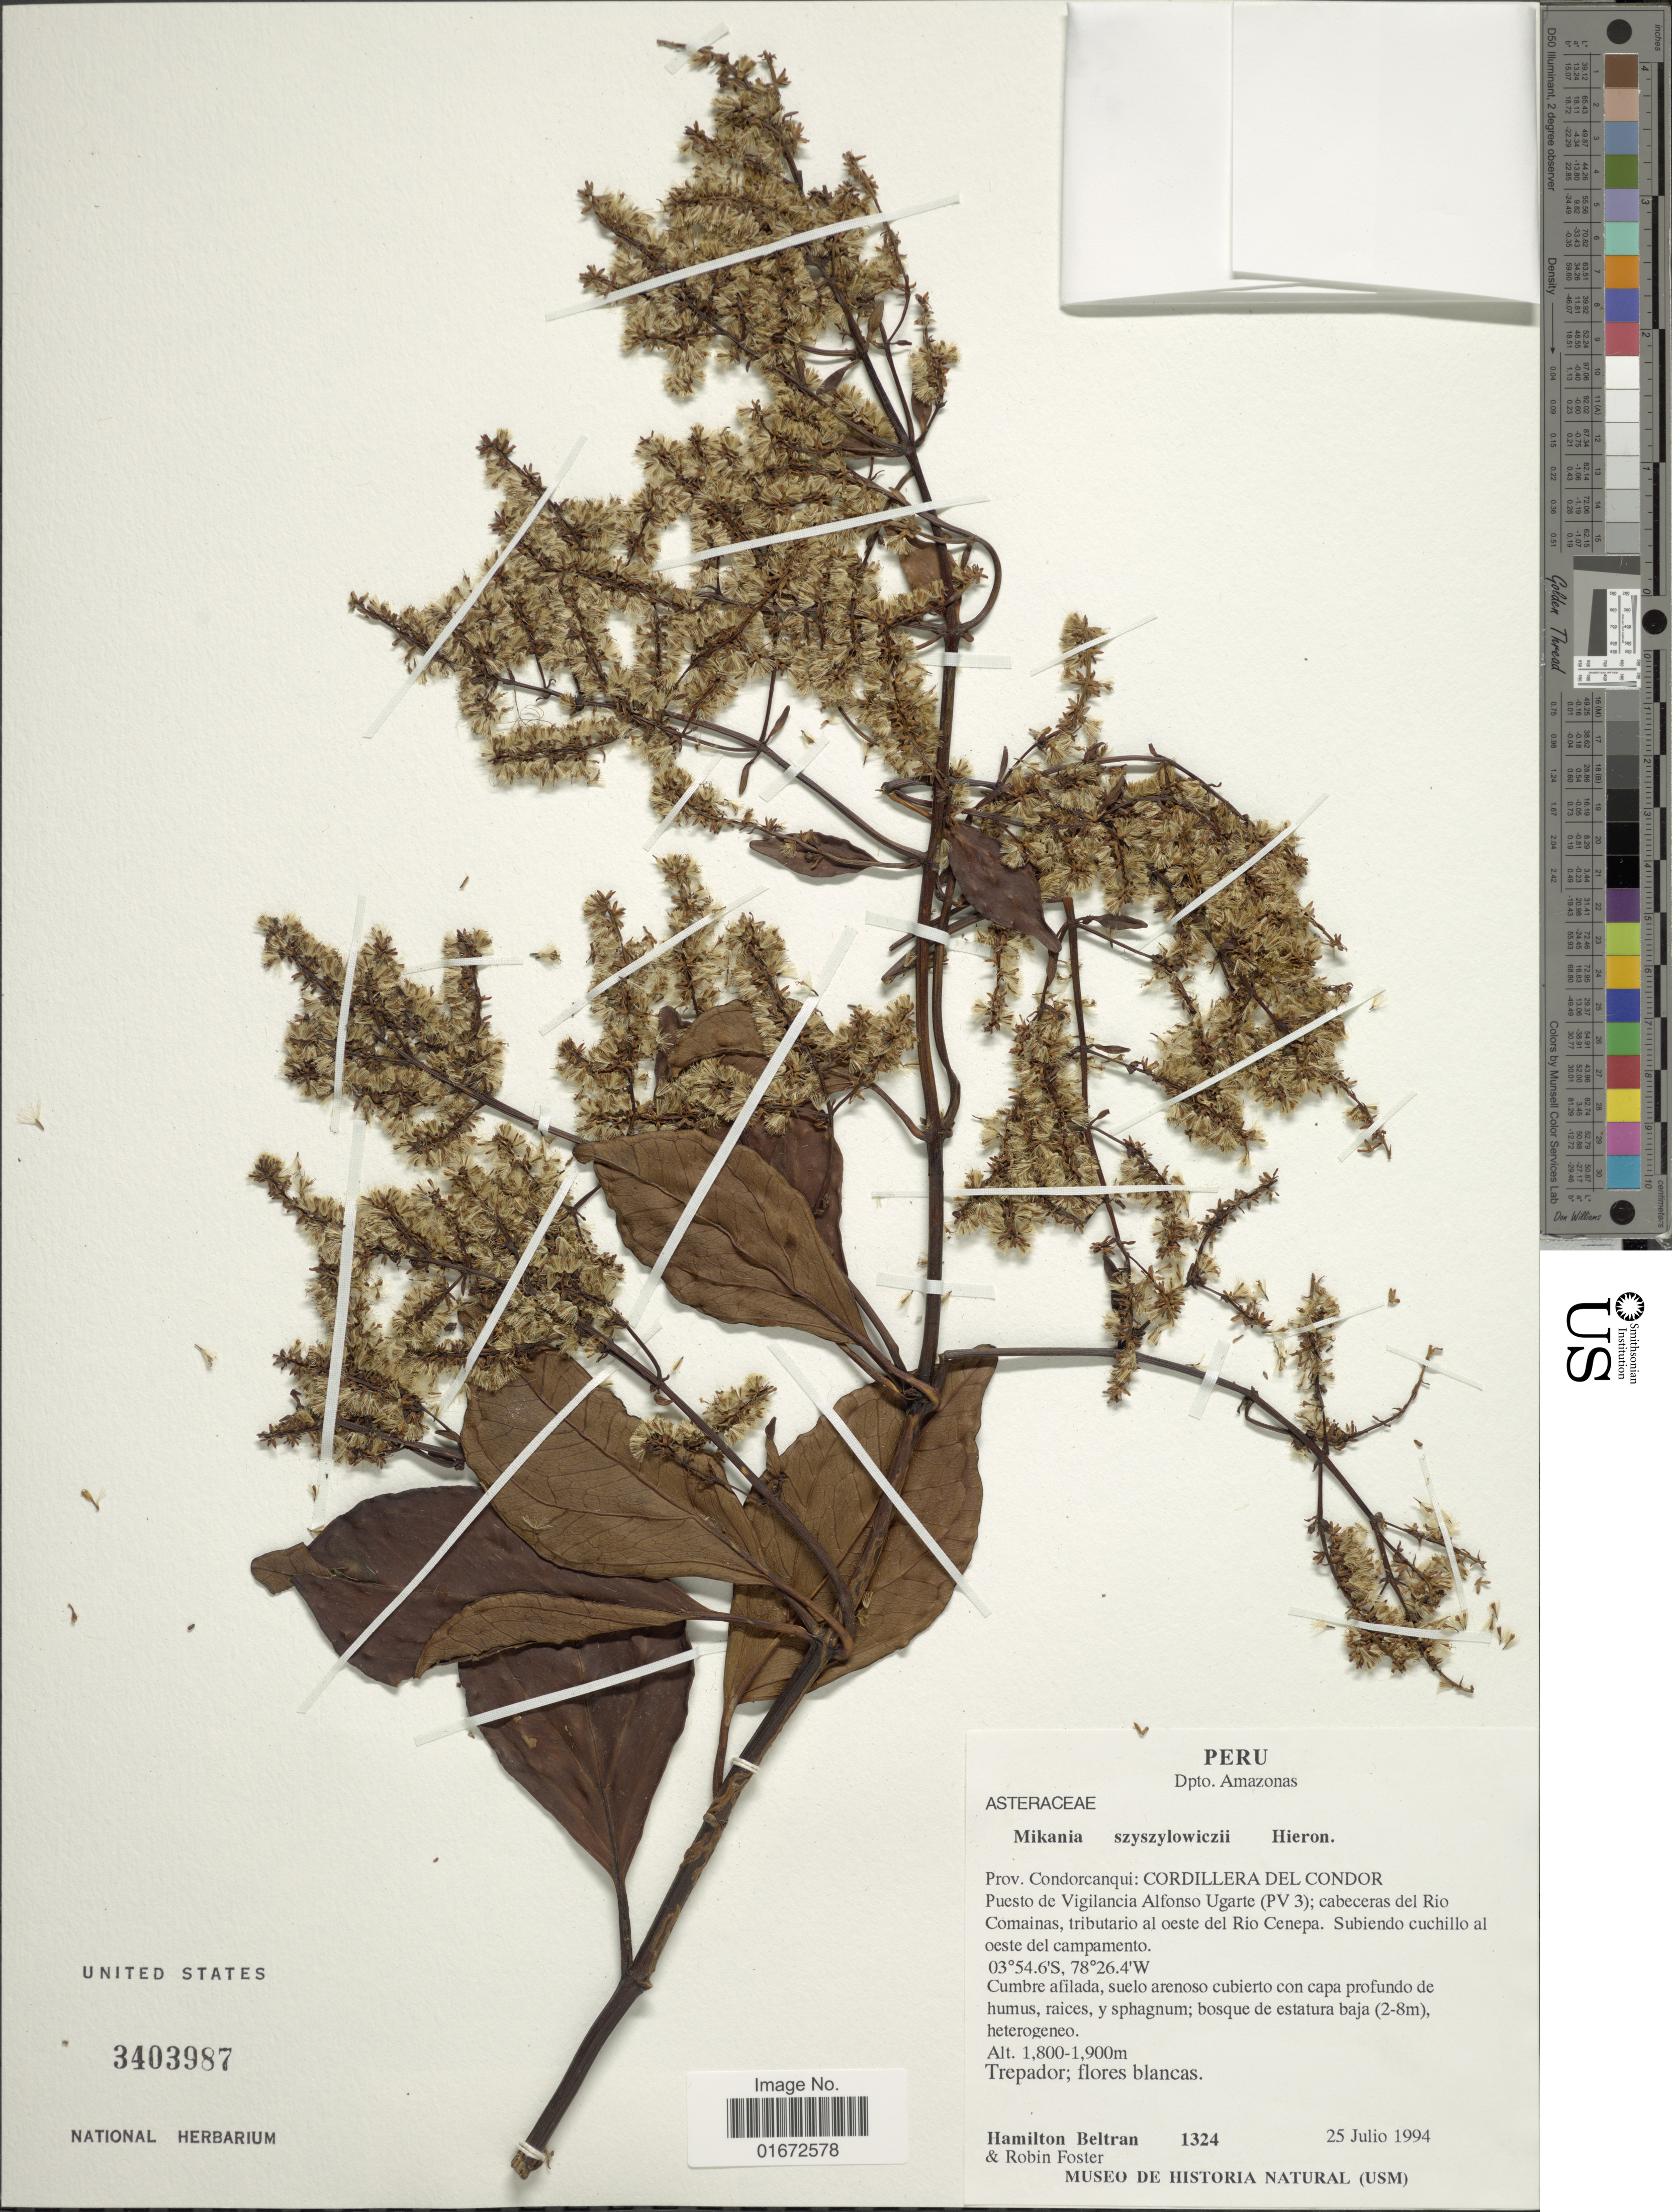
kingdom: Plantae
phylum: Tracheophyta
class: Magnoliopsida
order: Asterales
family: Asteraceae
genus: Mikania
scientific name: Mikania szyszylowiczii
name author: Hieron.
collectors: H. Beltran & R. Foster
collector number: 1324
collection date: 1994-07-25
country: Peru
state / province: Amazonas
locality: Dpto. Amazonas. Prov. Condorcanqui: Cordillera del Condor. Puesto de Vigilancia Alfonso Ugarte (PV 3); cabeceras del Rio Comainas, tributario al oeste del Rio Cenepa. Subiendo cuchillo al oeste del campamento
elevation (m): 1800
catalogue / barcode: US 3403987